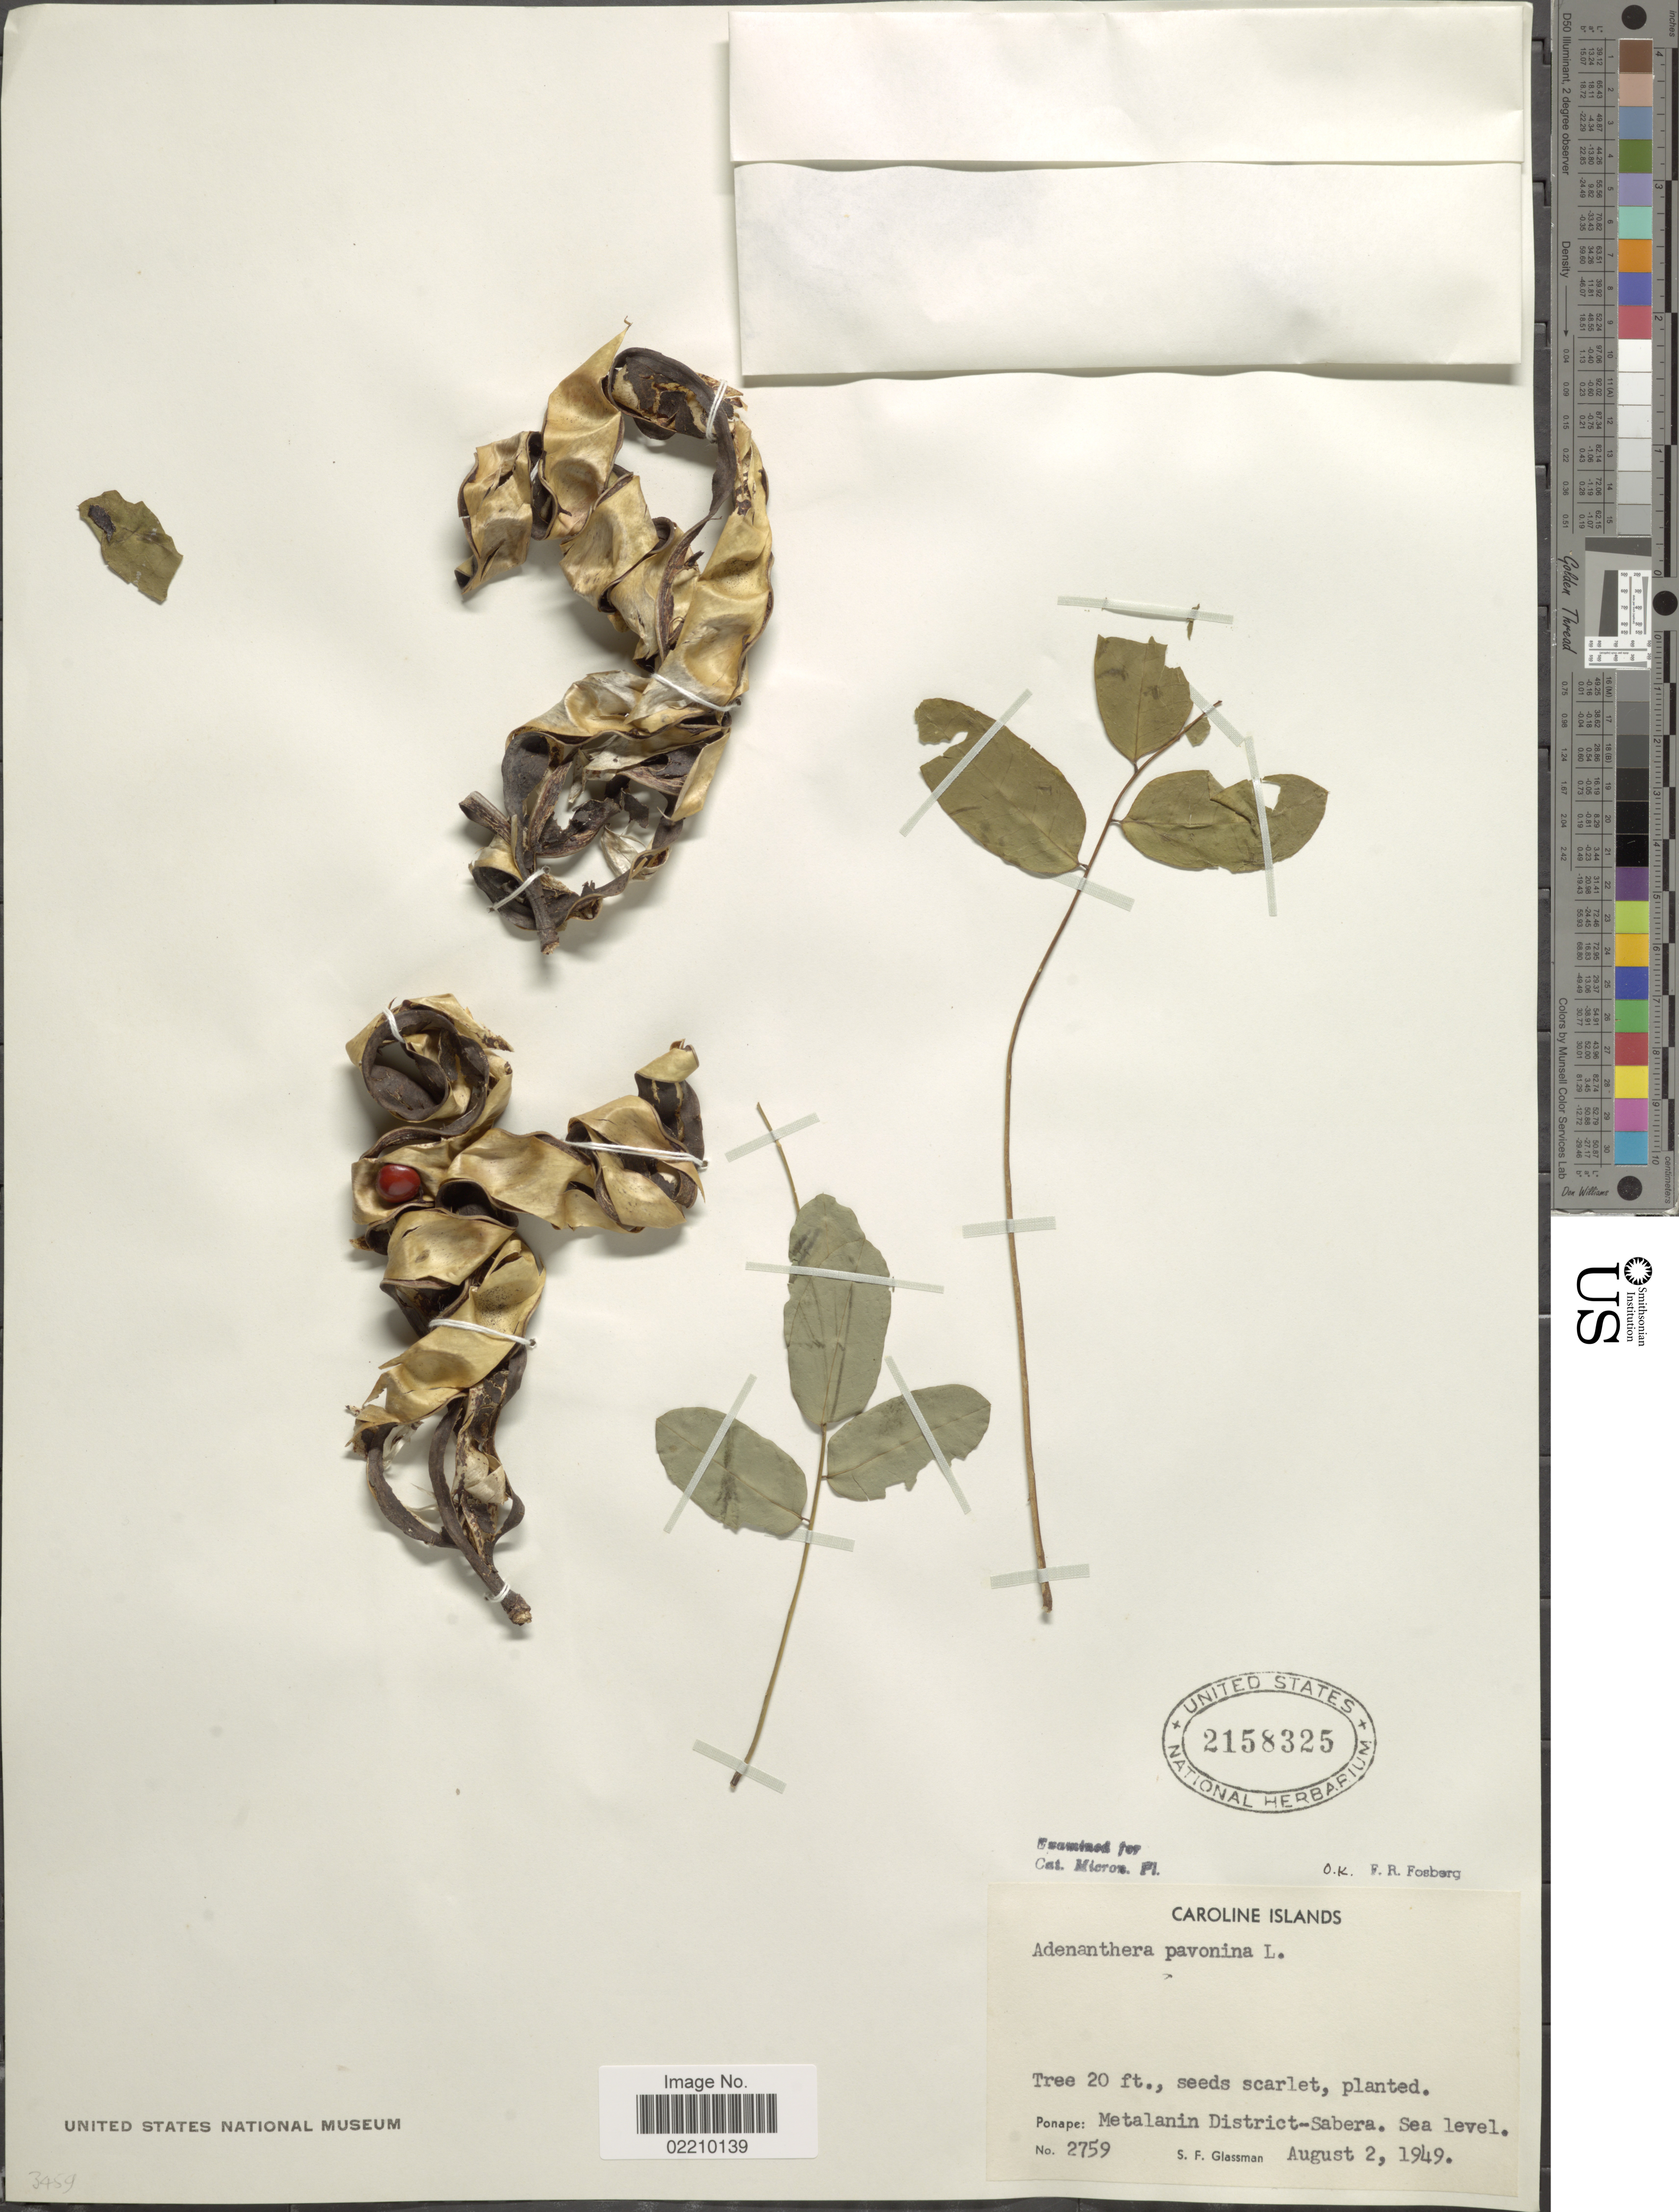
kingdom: Plantae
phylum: Tracheophyta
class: Magnoliopsida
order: Fabales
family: Fabaceae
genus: Adenanthera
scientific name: Adenanthera pavonina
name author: L.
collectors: S. F. Glassman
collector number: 2759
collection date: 1949-08-02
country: Micronesia, Federated States of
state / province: Pohnpei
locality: Ponape: Metalanin District-Sabera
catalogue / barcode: US 2158325